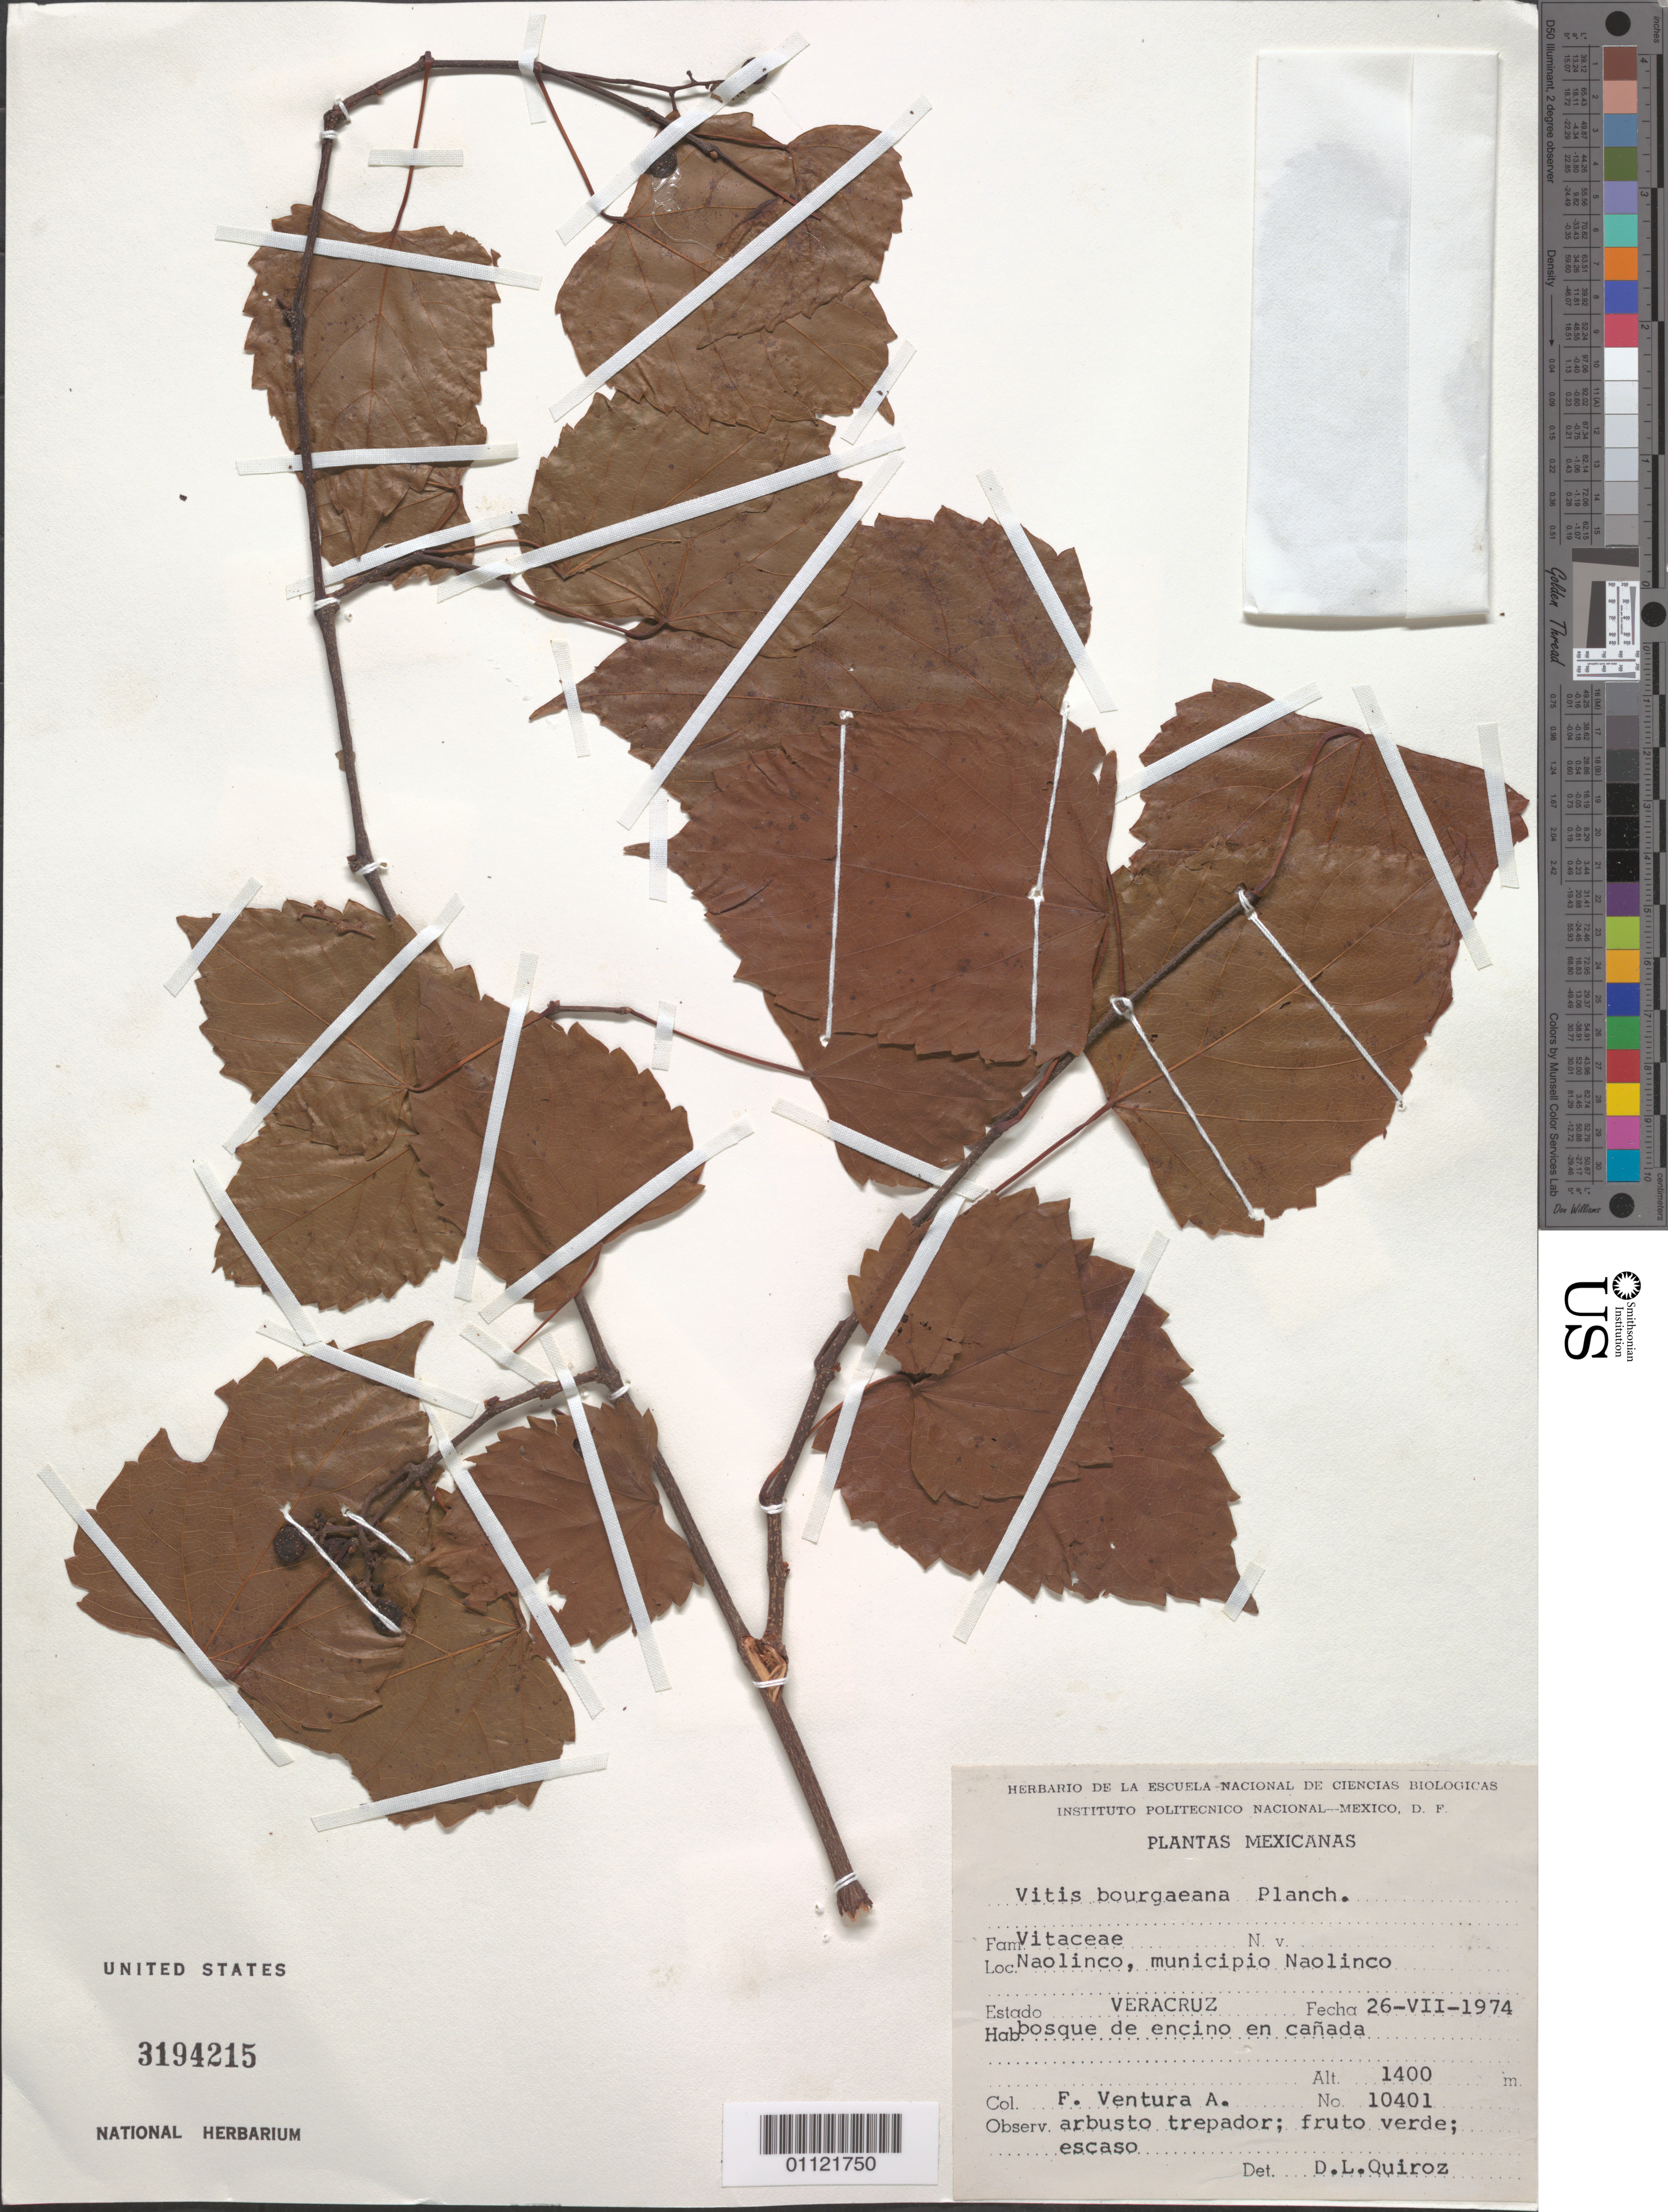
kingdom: Plantae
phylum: Tracheophyta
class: Magnoliopsida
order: Vitales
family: Vitaceae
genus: Vitis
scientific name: Vitis bourgaeana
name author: Planch.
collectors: F. Ventura A.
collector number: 10401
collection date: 1974-07-26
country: Mexico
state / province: Veracruz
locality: Naolinco, municipio Naolinco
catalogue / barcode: US 3194215